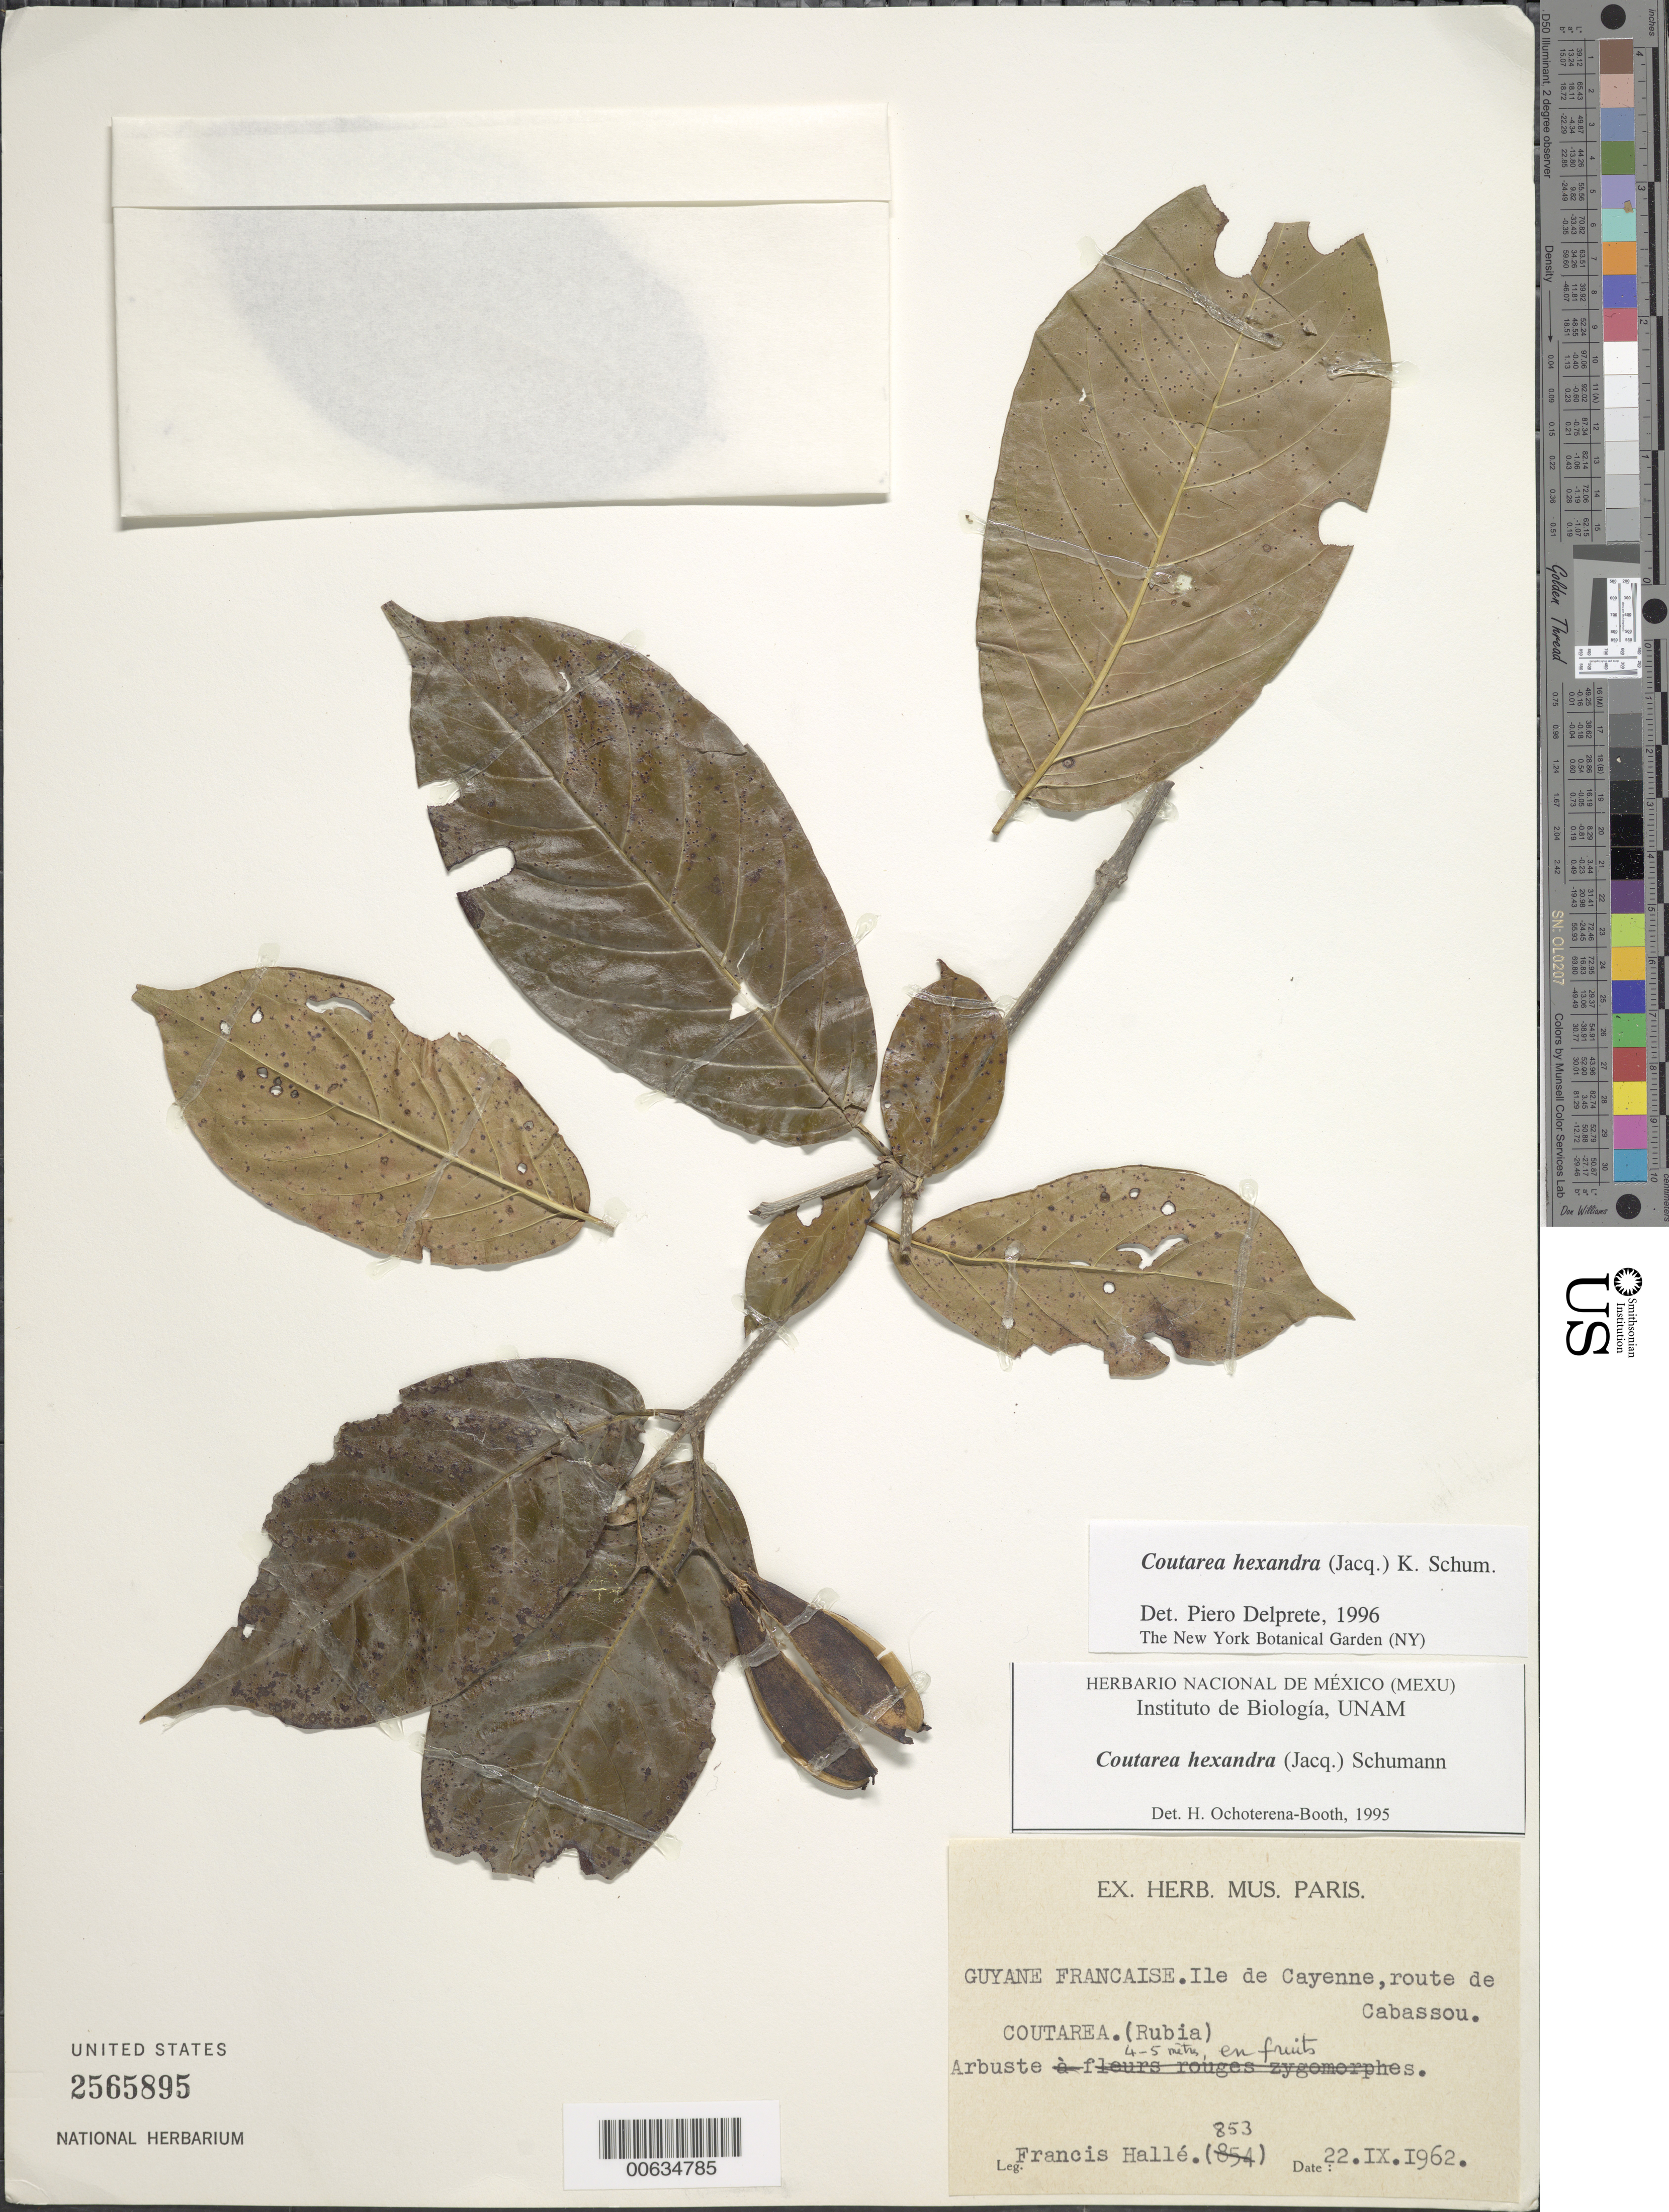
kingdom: Plantae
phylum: Tracheophyta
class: Magnoliopsida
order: Gentianales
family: Rubiaceae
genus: Coutarea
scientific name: Coutarea hexandra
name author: (Jacq.) K. Schum.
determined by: Delprete, P. G., Herb. de Guyane Cay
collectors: F. Hallé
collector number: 853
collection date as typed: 22-Sep-62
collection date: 1962-09-22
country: French Guiana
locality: Ile de Cayenne, route de Cabassou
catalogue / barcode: US 2565895